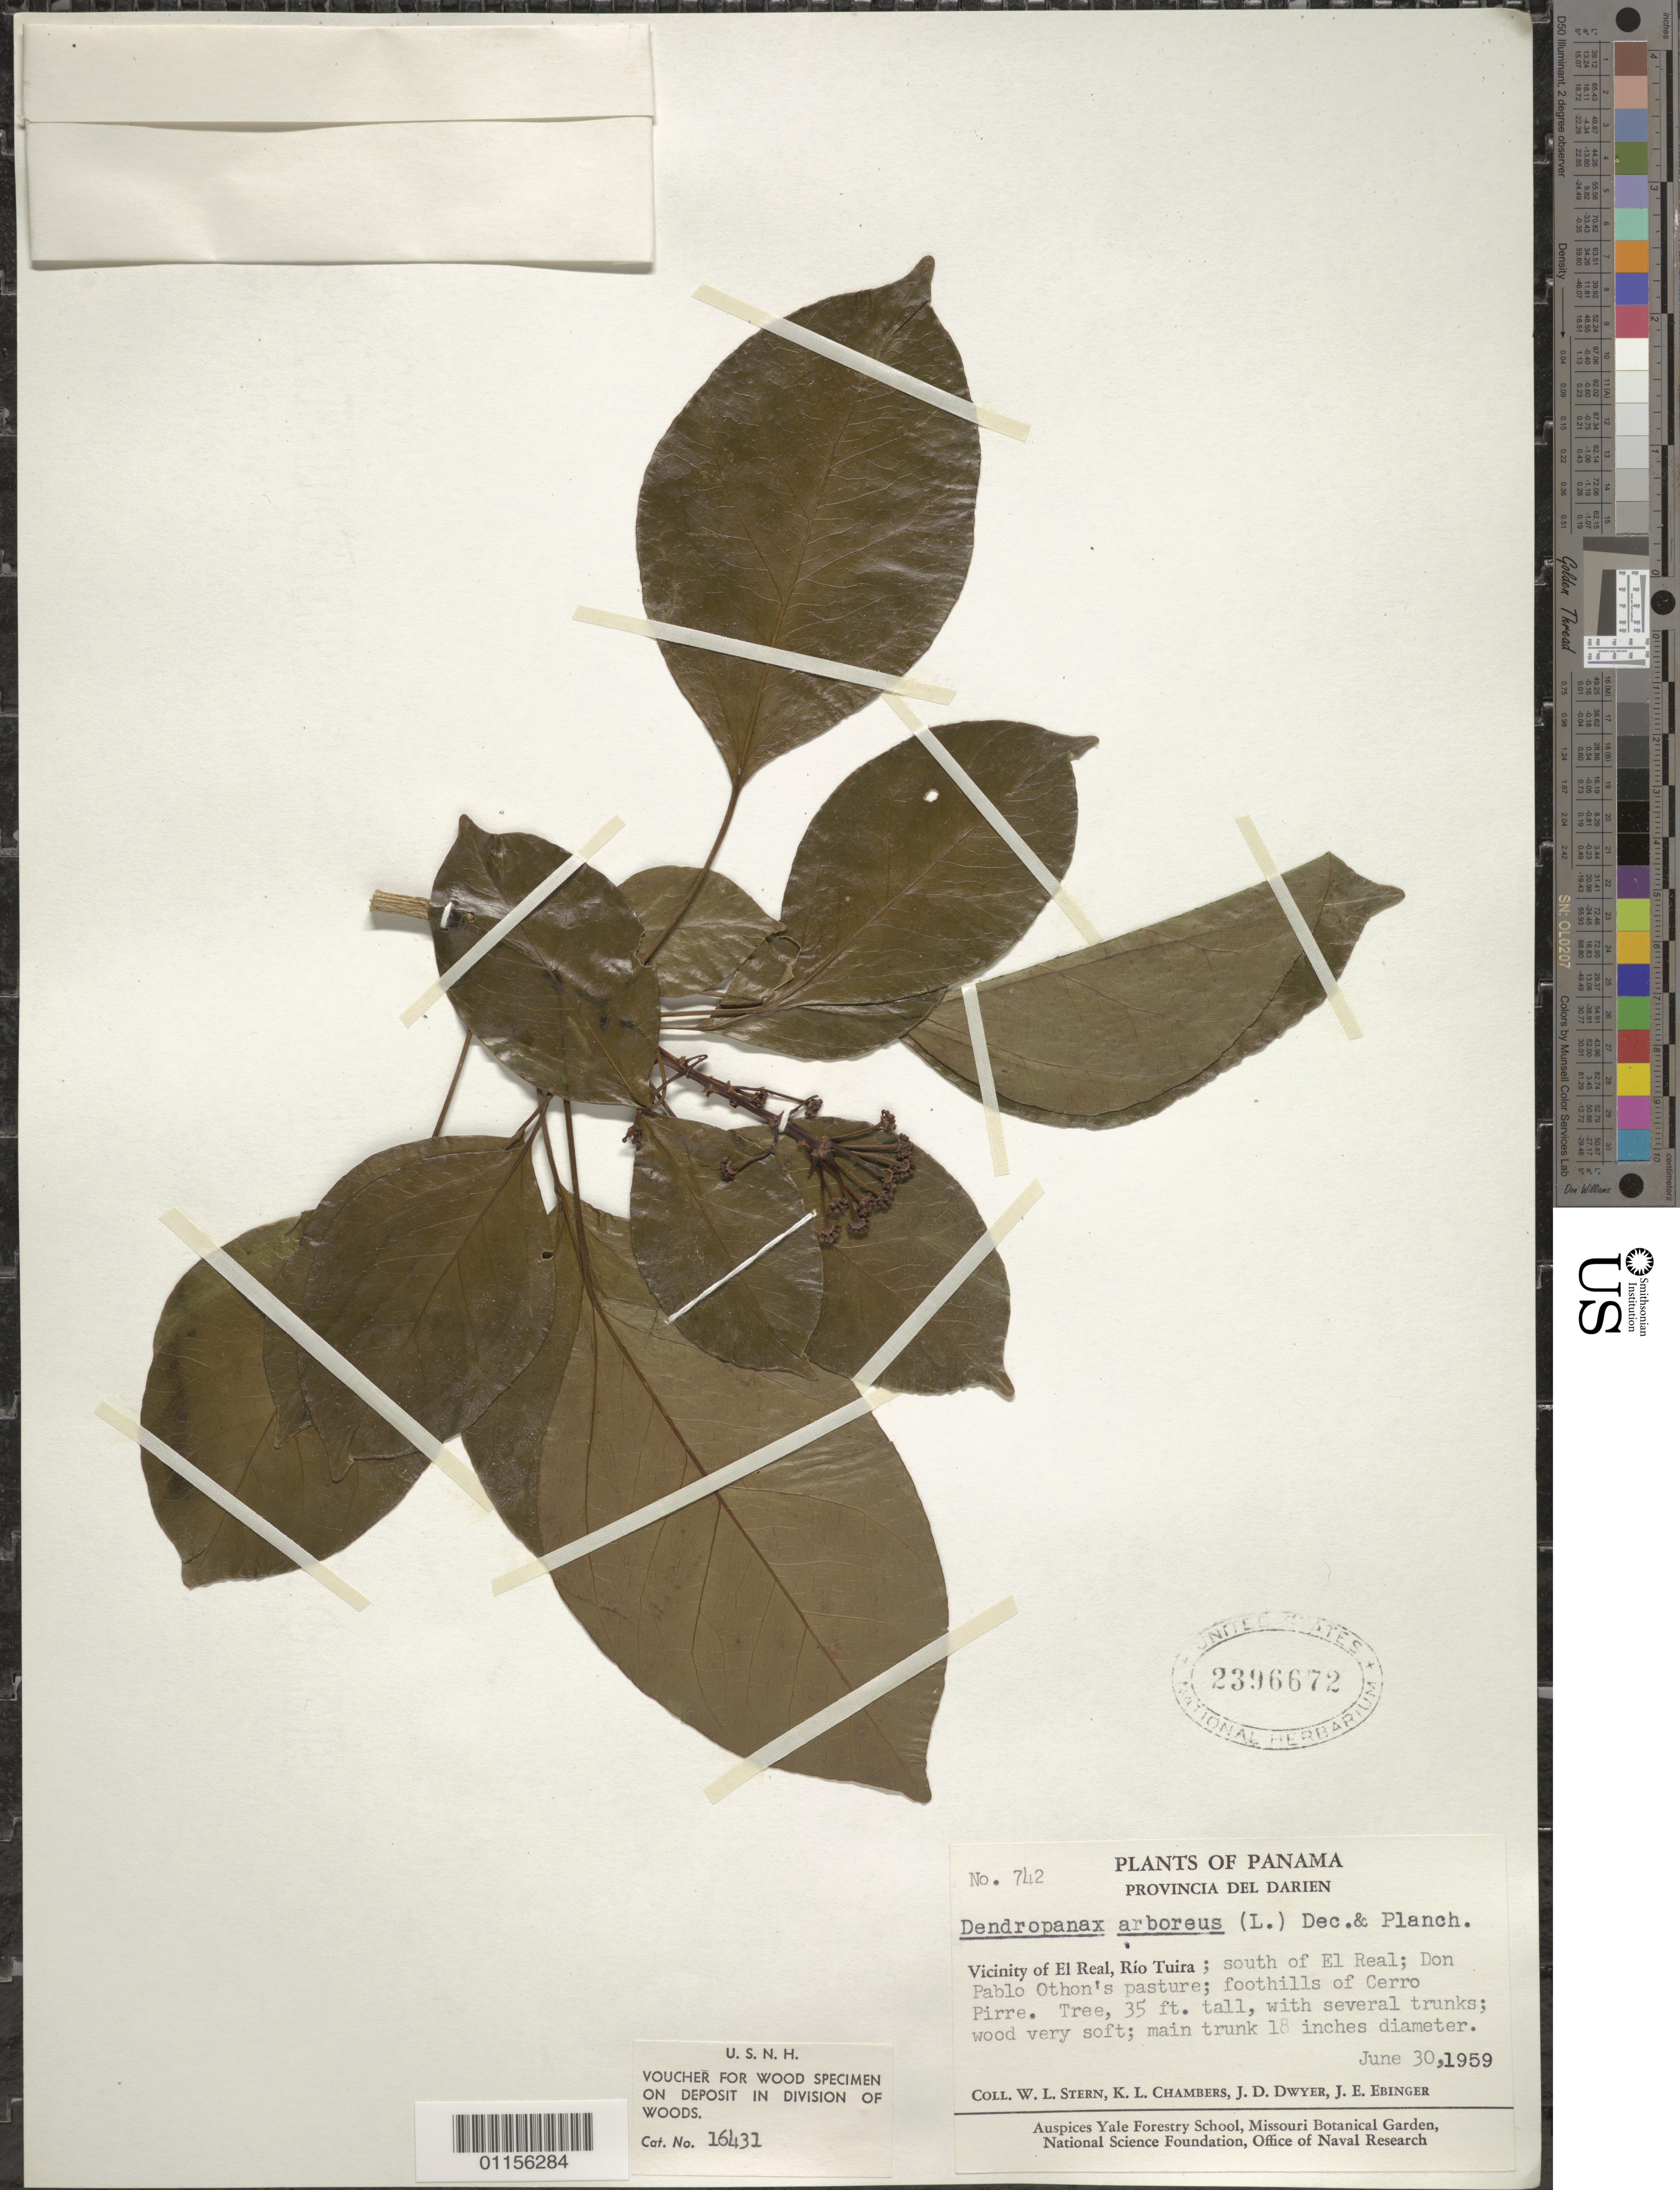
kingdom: Plantae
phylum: Tracheophyta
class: Magnoliopsida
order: Apiales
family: Araliaceae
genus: Dendropanax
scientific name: Dendropanax arboreus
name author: (L.) Decne. & Planch.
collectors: W. L. Stern, K. L. Chambers, J. D. Dwyer & J. Ebinger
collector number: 742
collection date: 1959-06-30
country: Panama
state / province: Darién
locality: Vicinity of El Real, Rio Tuira; S of El Real; Don Pablo Othon's pasture; foothills of Cerro Pirre.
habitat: Tree.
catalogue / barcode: US 2396672